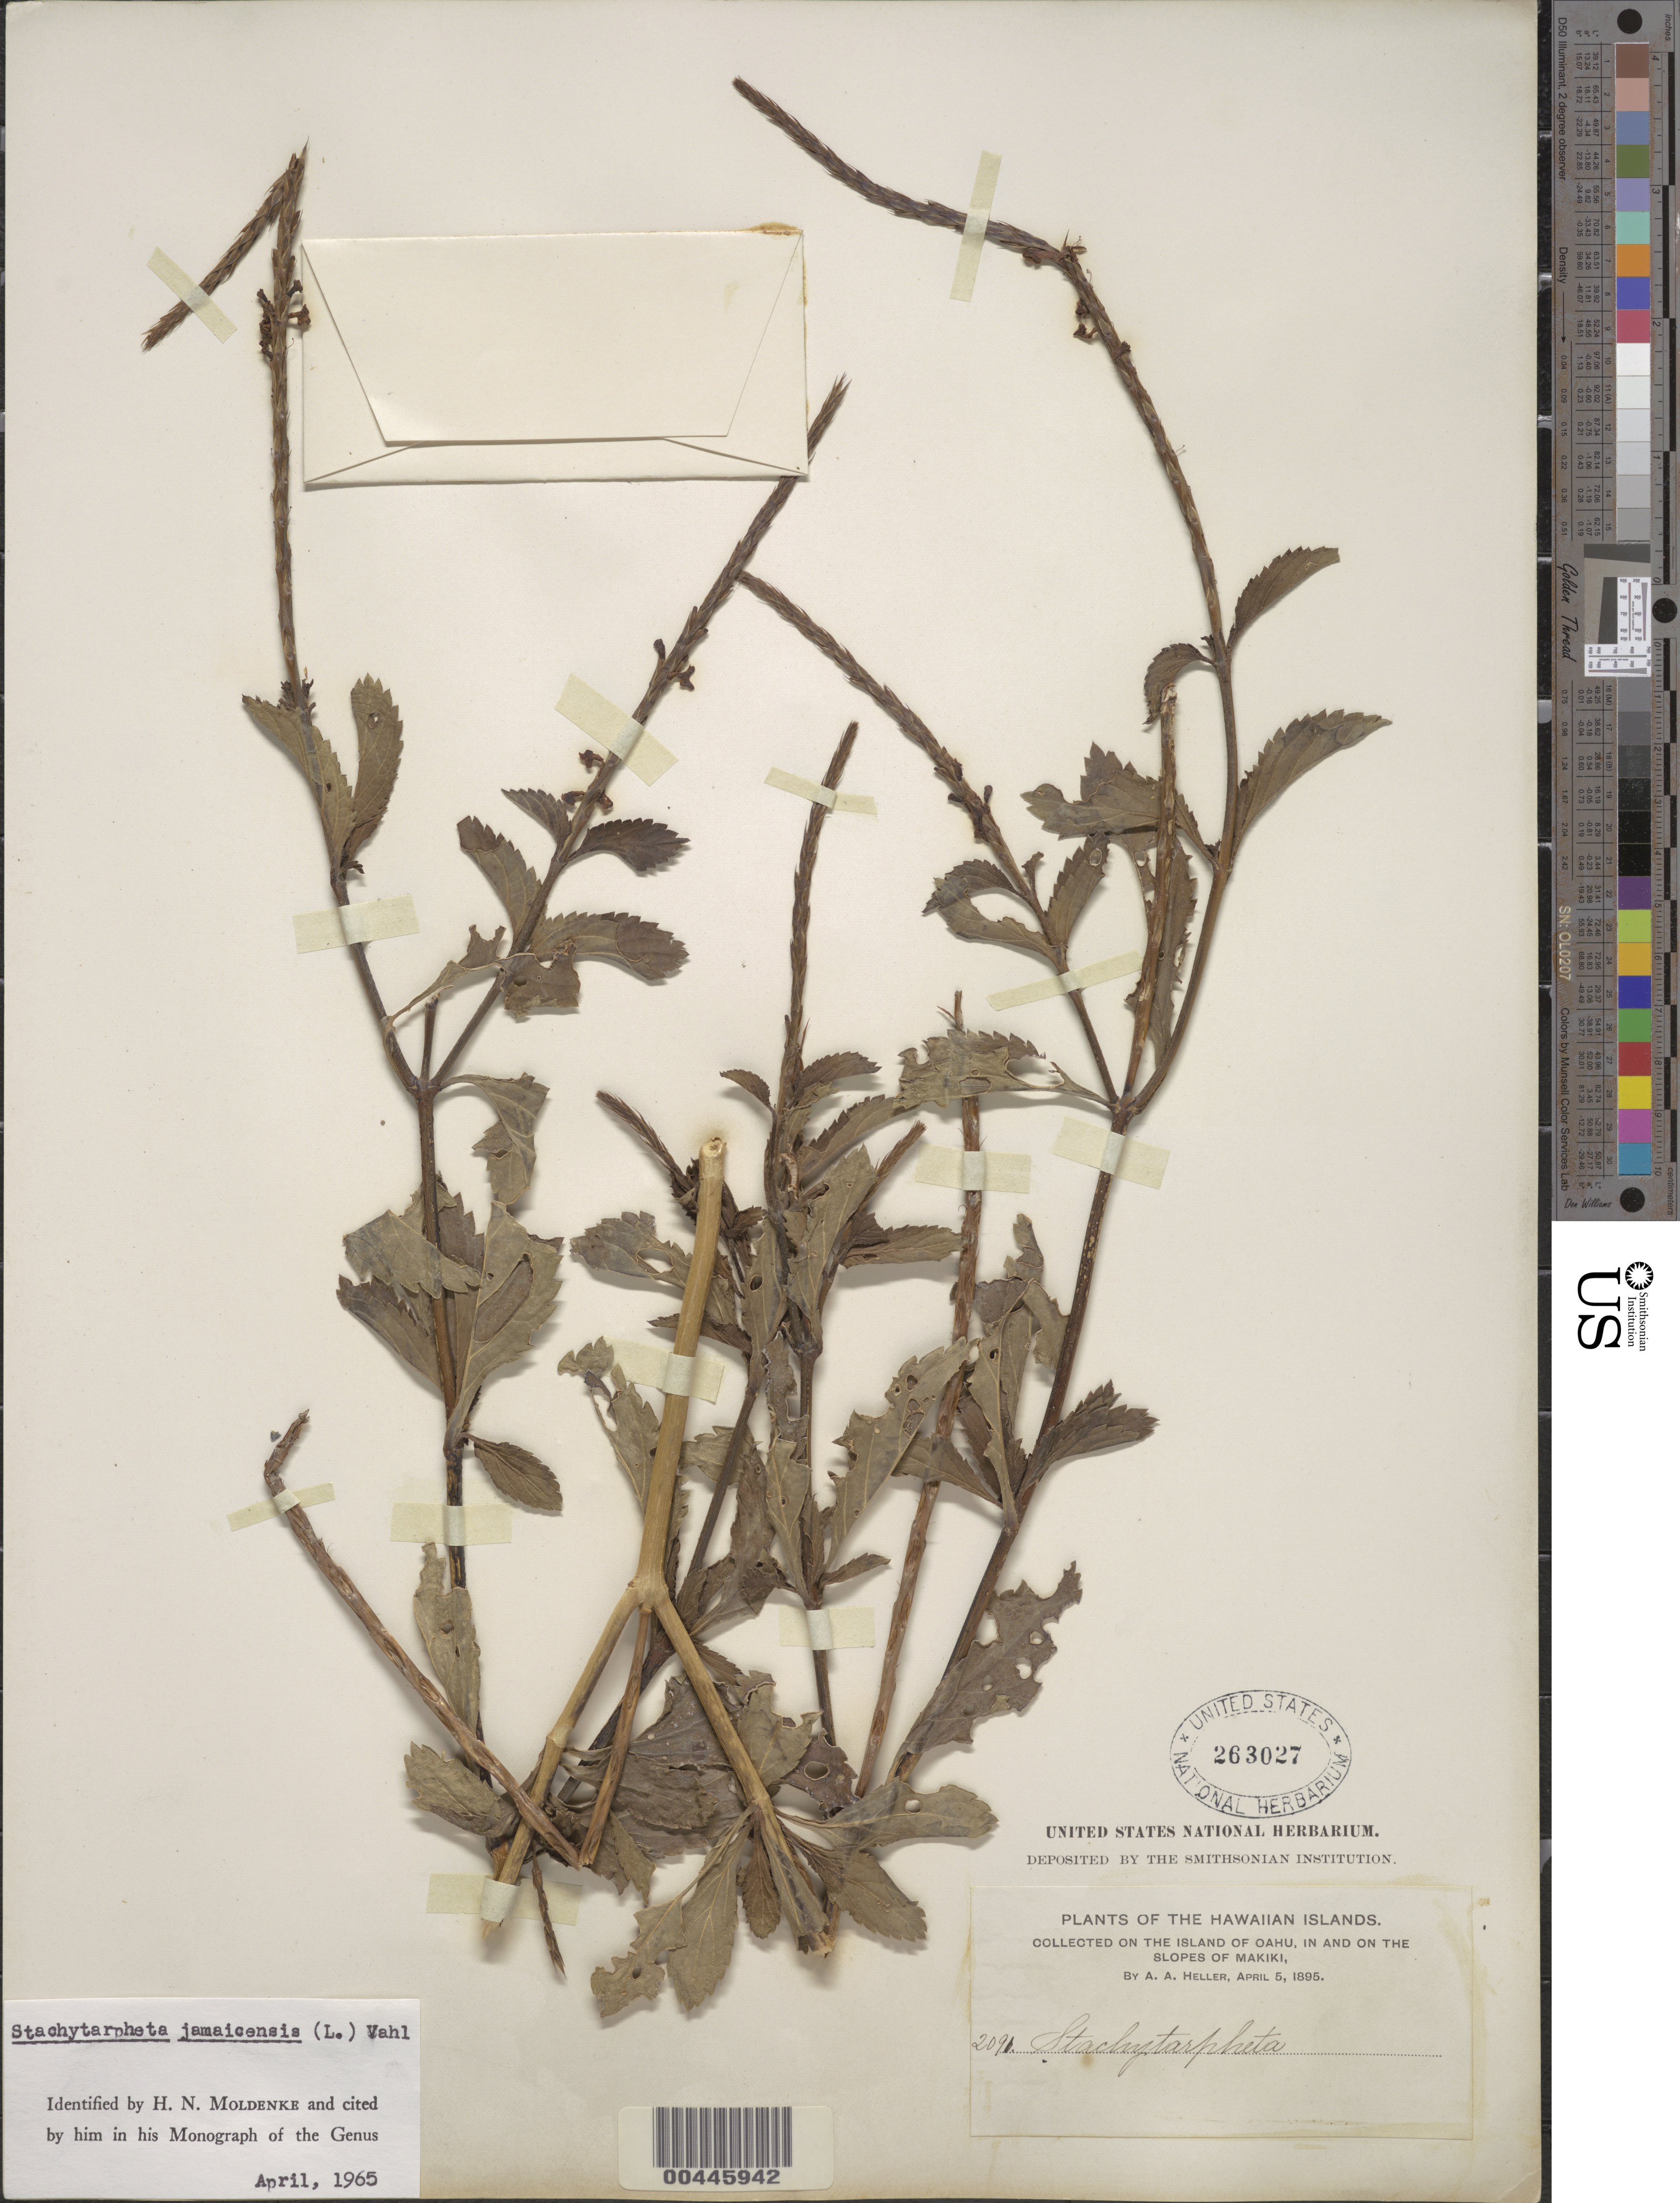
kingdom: Plantae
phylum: Tracheophyta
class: Magnoliopsida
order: Lamiales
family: Verbenaceae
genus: Stachytarpheta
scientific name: Stachytarpheta jamaicensis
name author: (L.) Vahl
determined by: Moldenke, H. N.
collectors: A. A. Heller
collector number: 2091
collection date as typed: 5 Apr 1895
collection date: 1895-04-05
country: United States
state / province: Hawaii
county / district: Honolulu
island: Oahu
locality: In and on the slopes of Makiki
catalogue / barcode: US 236027